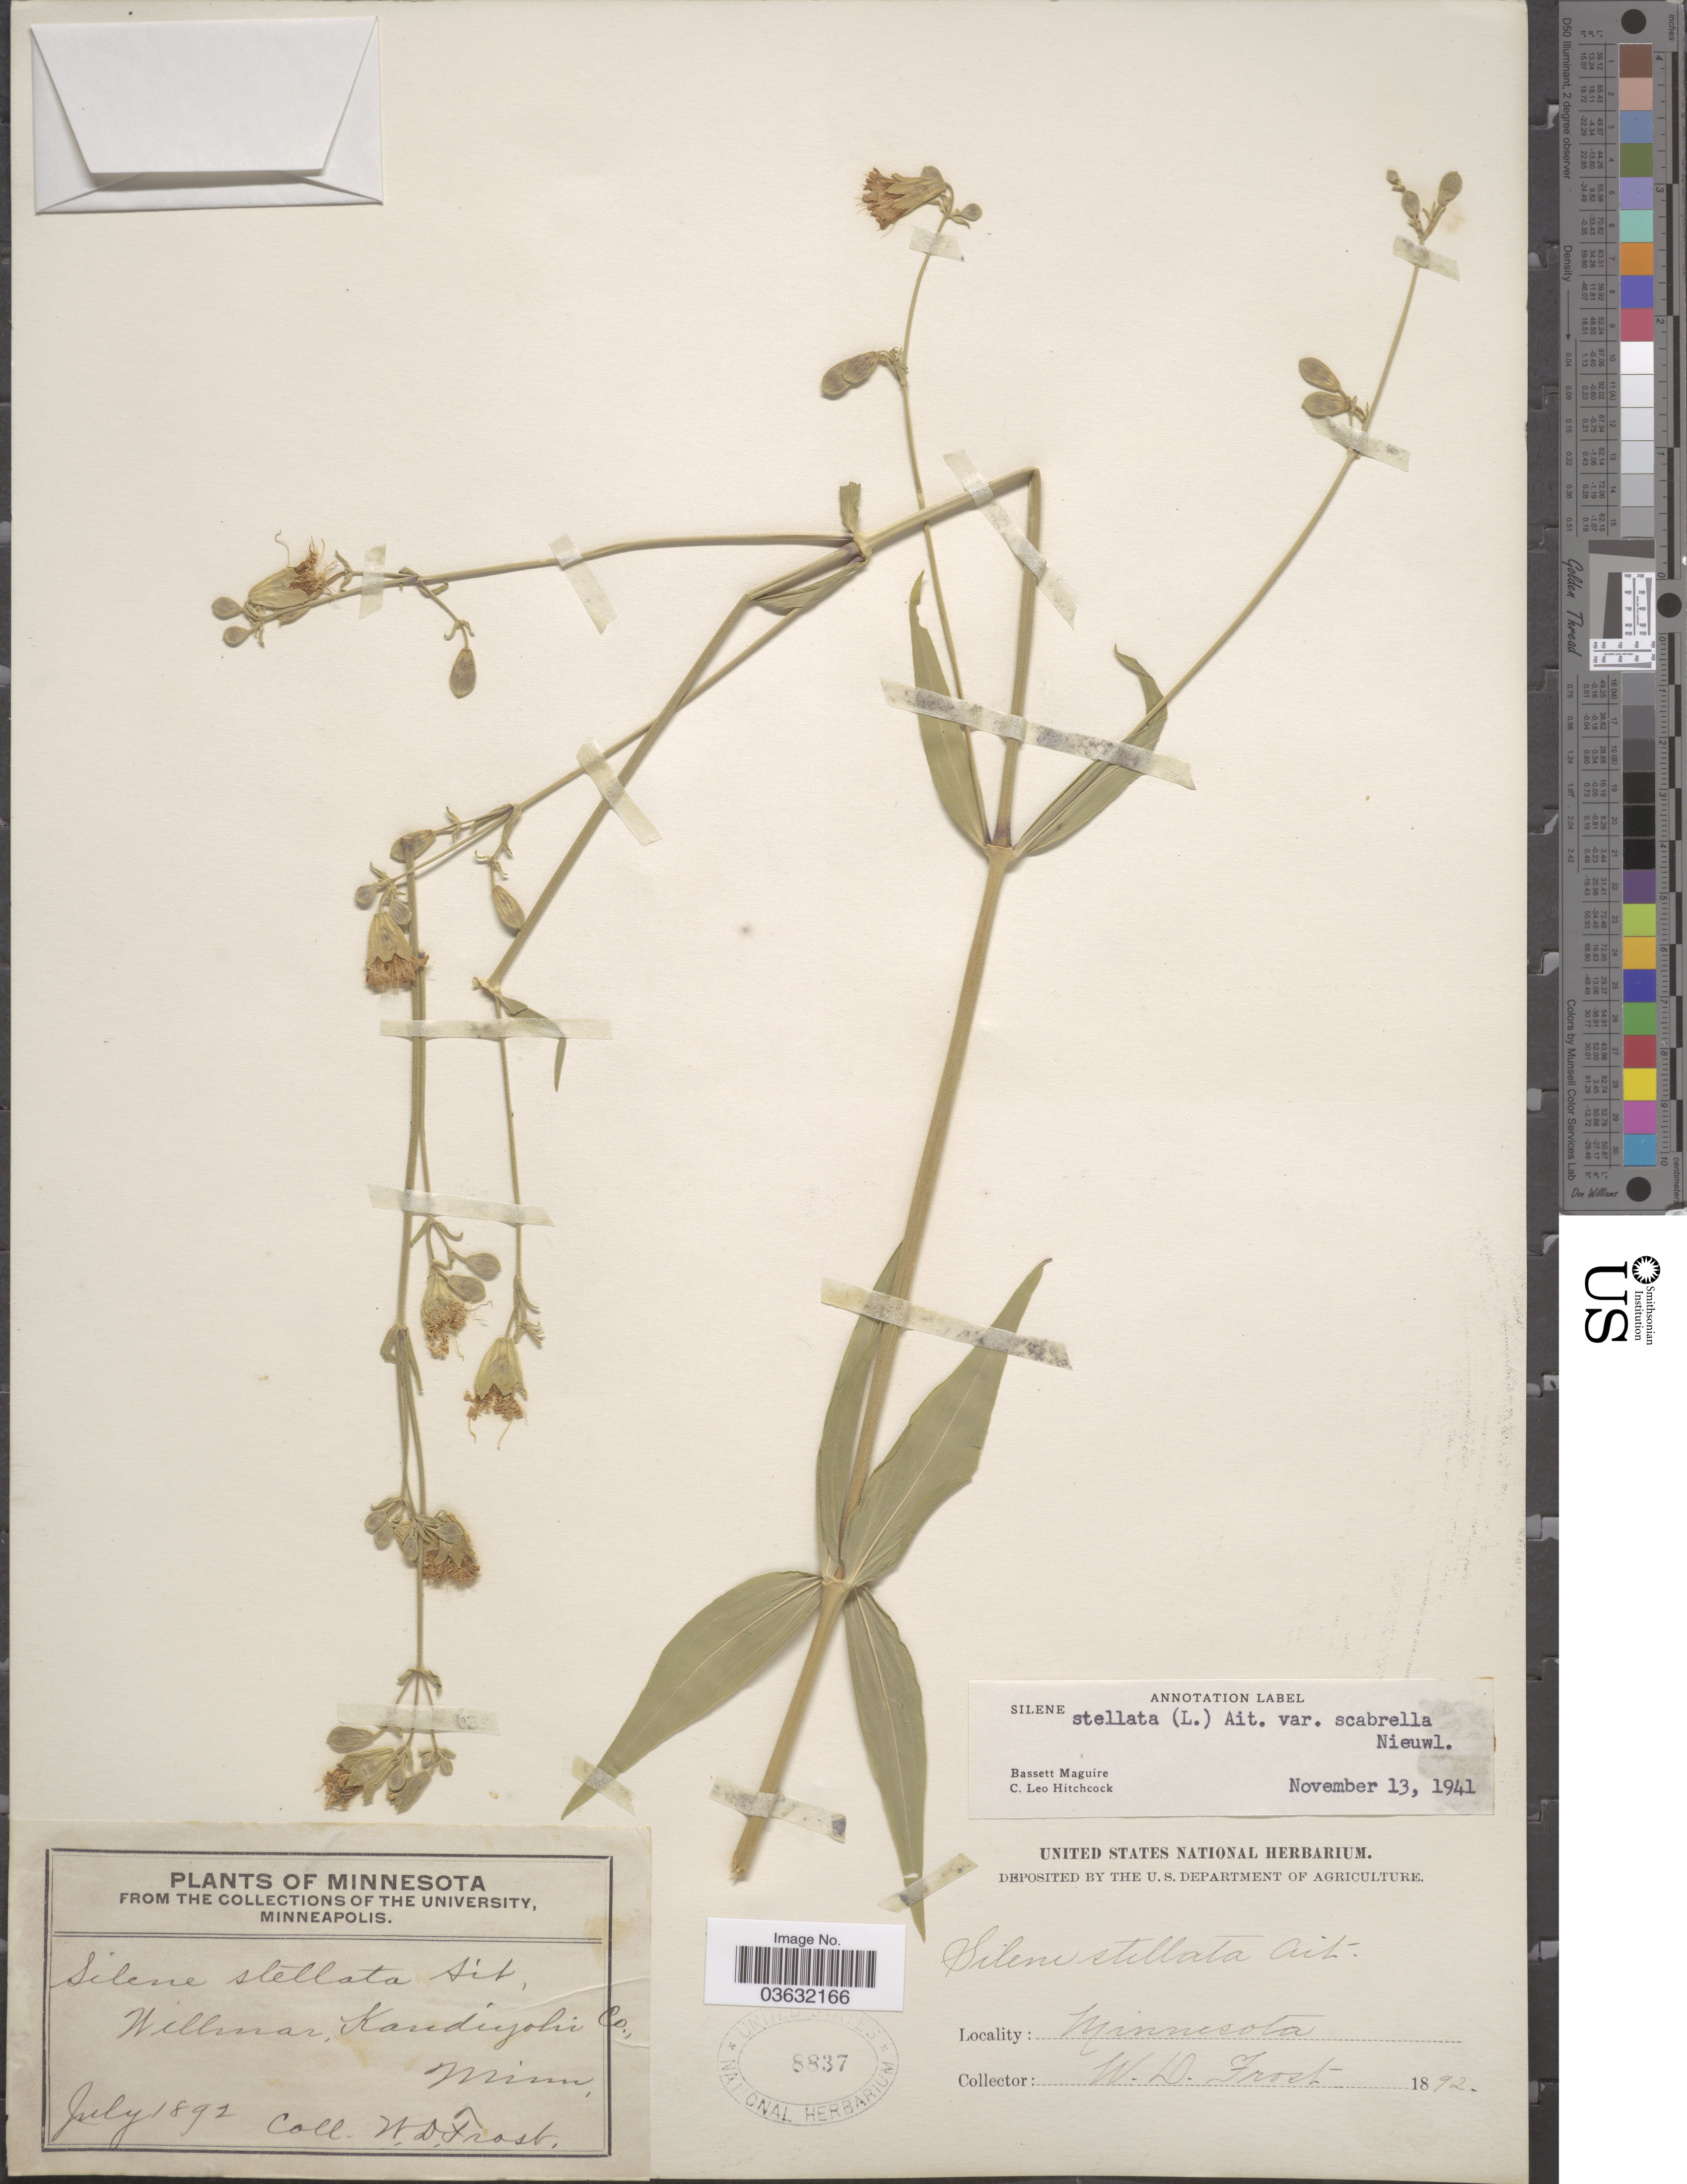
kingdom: Plantae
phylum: Tracheophyta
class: Magnoliopsida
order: Caryophyllales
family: Caryophyllaceae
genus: Silene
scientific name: Silene stellata var. scabrella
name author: (Nieuwl.) E.J. Palmer & Steyerm.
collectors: W. Frost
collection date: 1892-07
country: United States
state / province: Minnesota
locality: Willman, Kandiyolu Co.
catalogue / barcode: US 8837